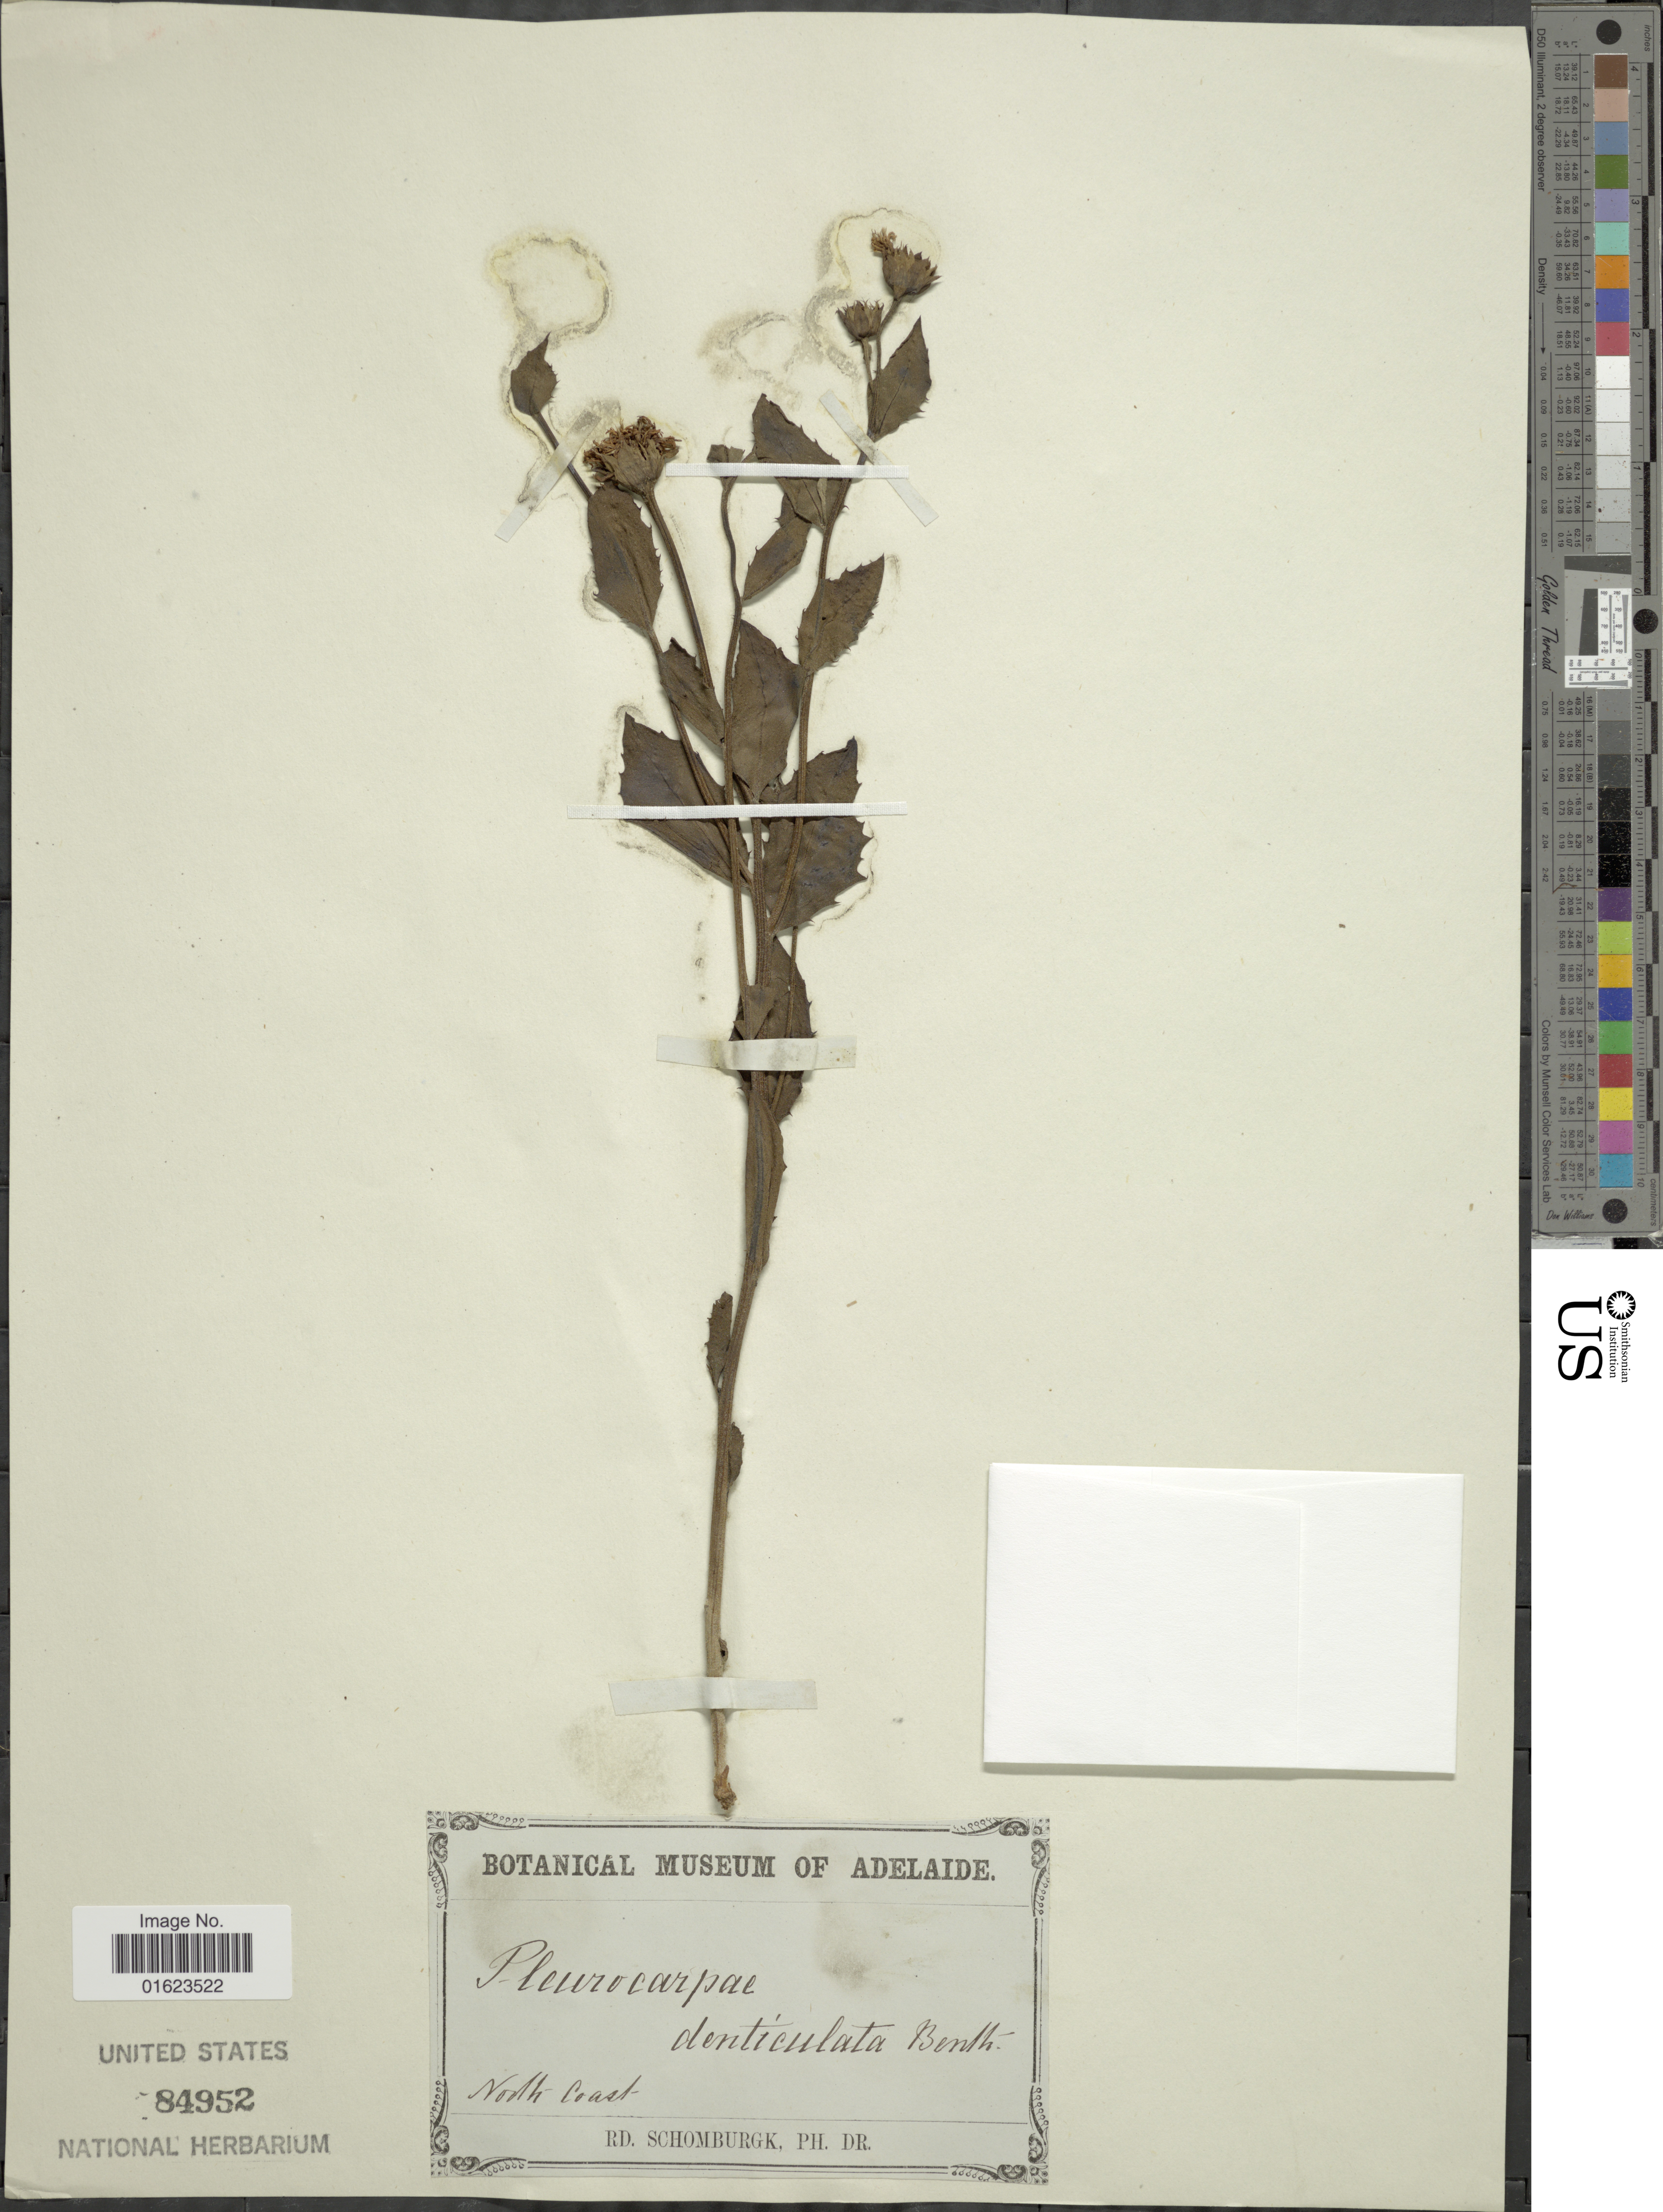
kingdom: Plantae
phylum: Tracheophyta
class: Magnoliopsida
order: Asterales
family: Asteraceae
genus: Pleurocarpaea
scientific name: Pleurocarpaea denticulata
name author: Benth.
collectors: -- Schomburgk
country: United States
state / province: California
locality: North Coast.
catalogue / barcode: US 84952